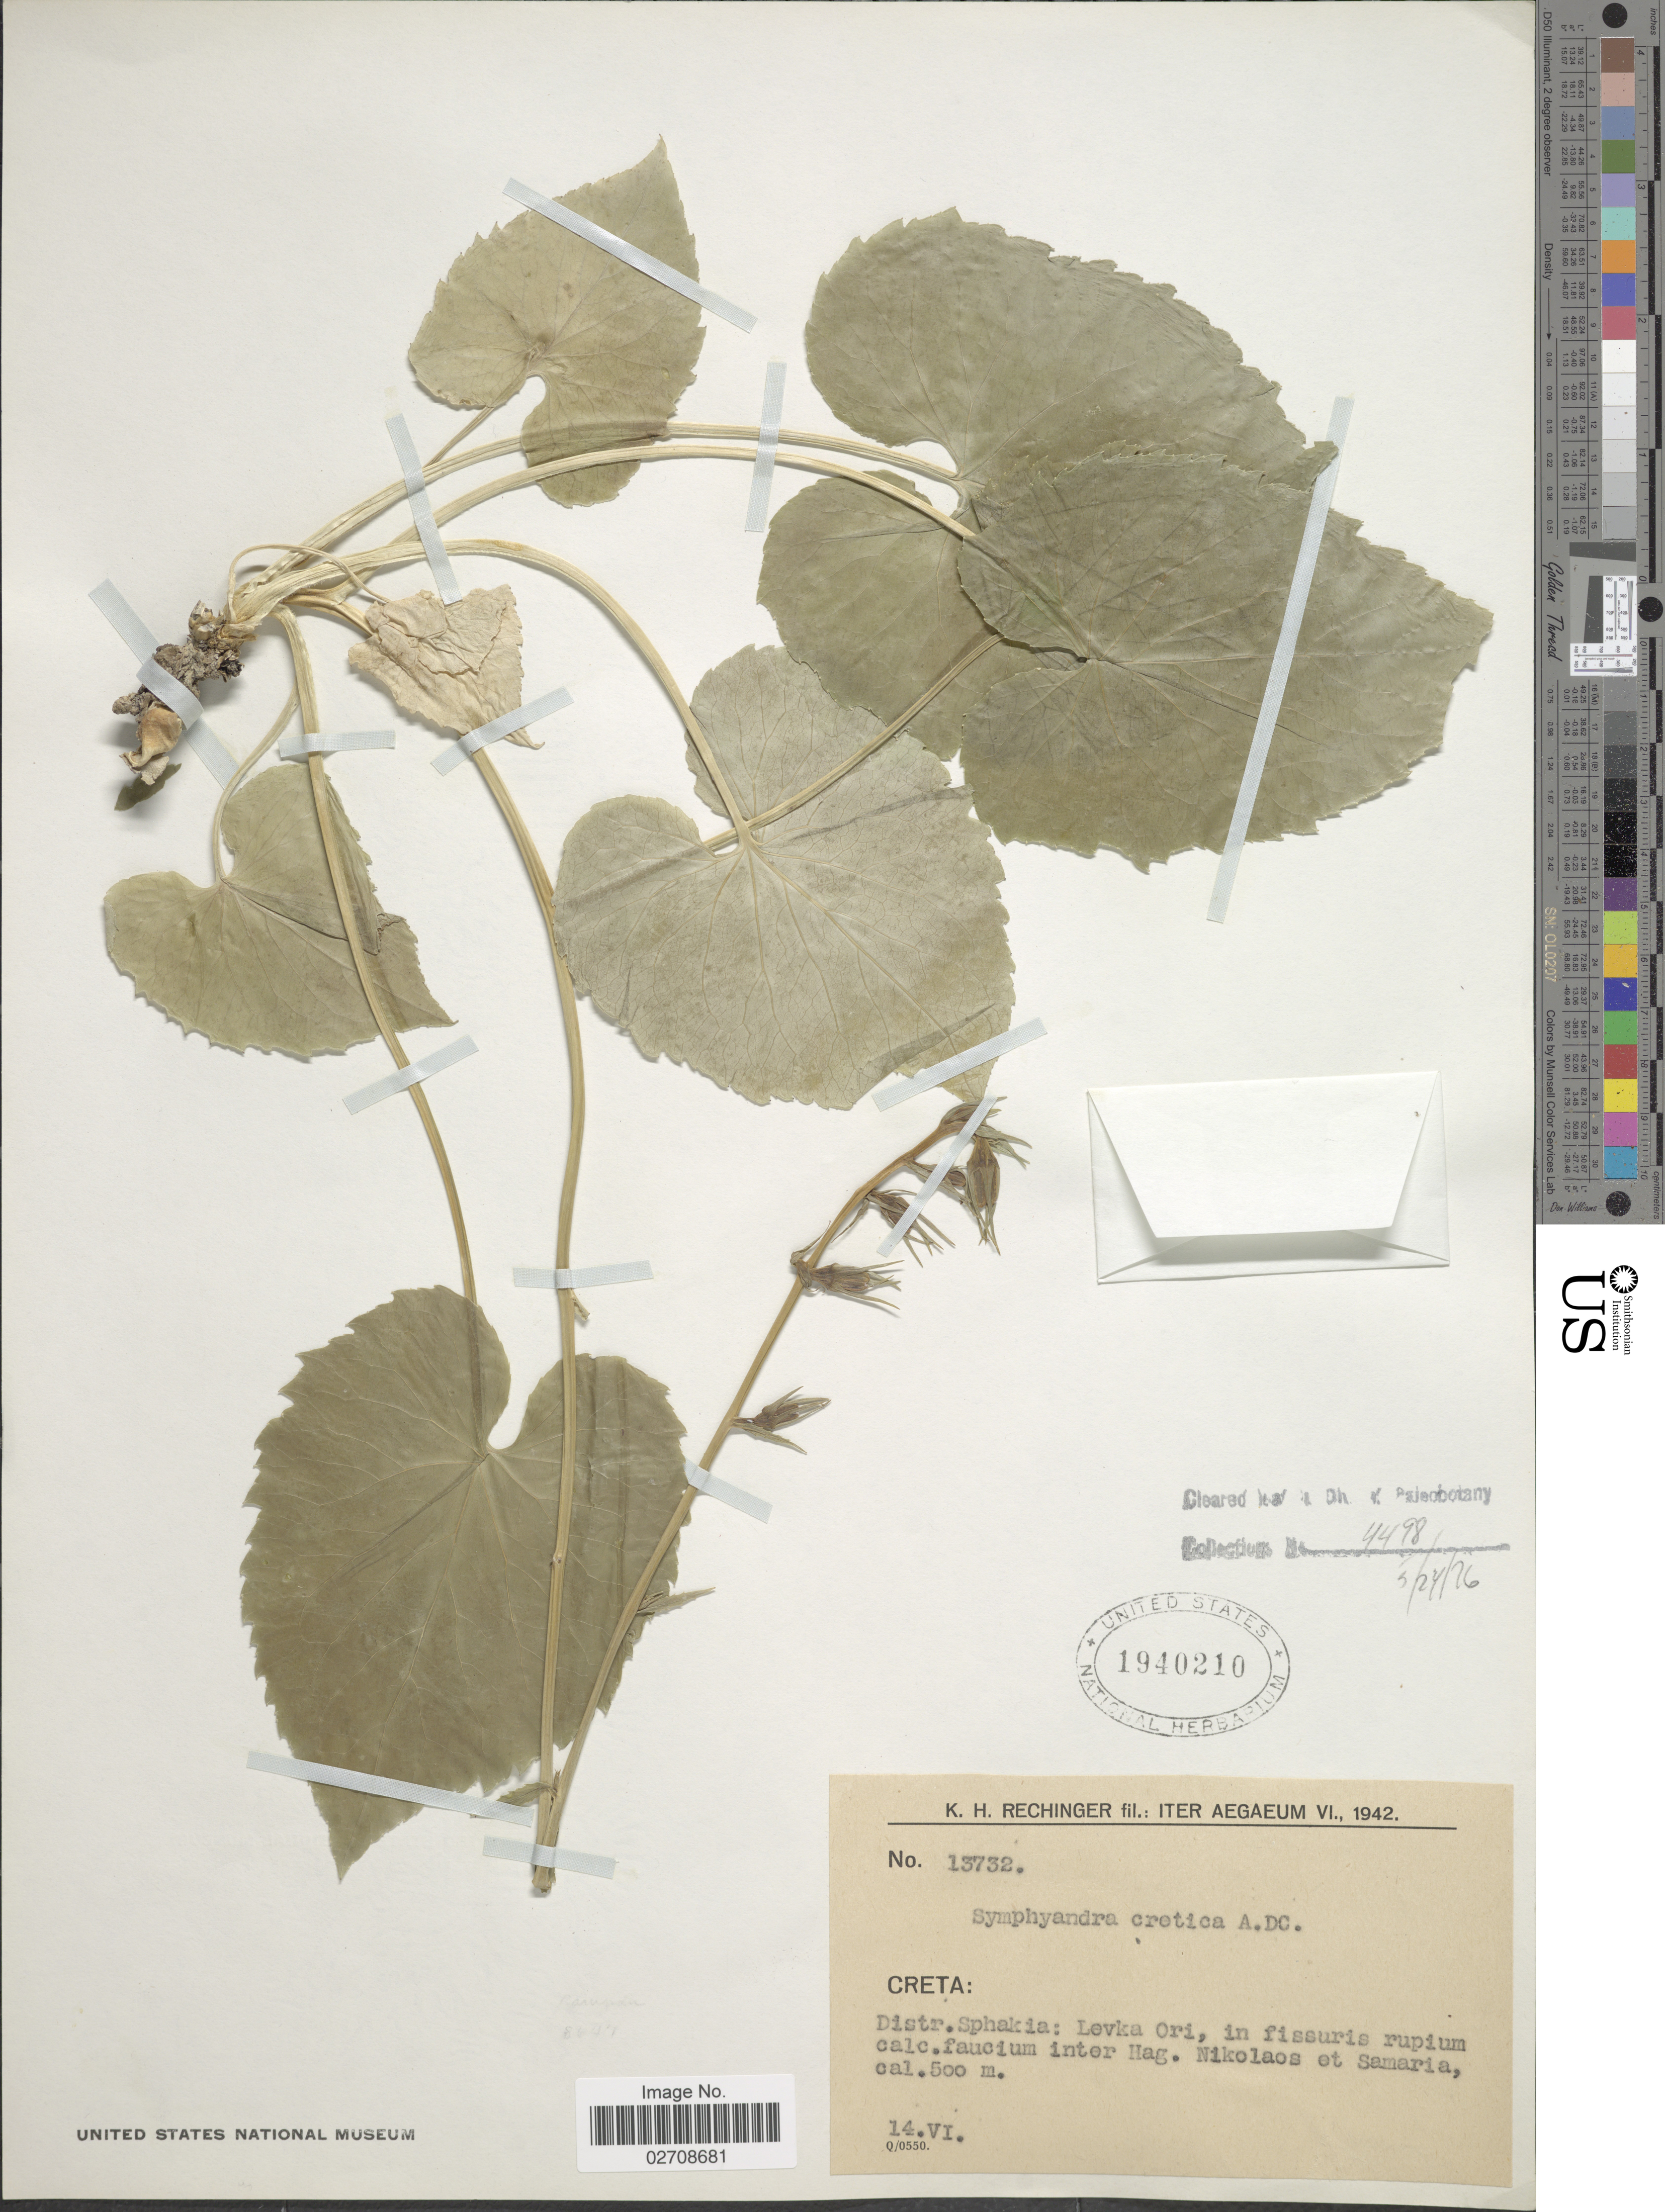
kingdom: Plantae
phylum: Tracheophyta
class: Magnoliopsida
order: Asterales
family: Campanulaceae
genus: Symphyandra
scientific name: Symphyandra cretica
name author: A. DC.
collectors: K. H. Rechinger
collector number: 13732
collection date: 1942-06-14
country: Greece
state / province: Crete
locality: Iter Aegaeum, Creta: Distr. Sphakia: Levka Ori, in fissurie rupium calc. faucium inter Hag. Nikolaos et Samaria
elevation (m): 500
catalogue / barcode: US 1940210